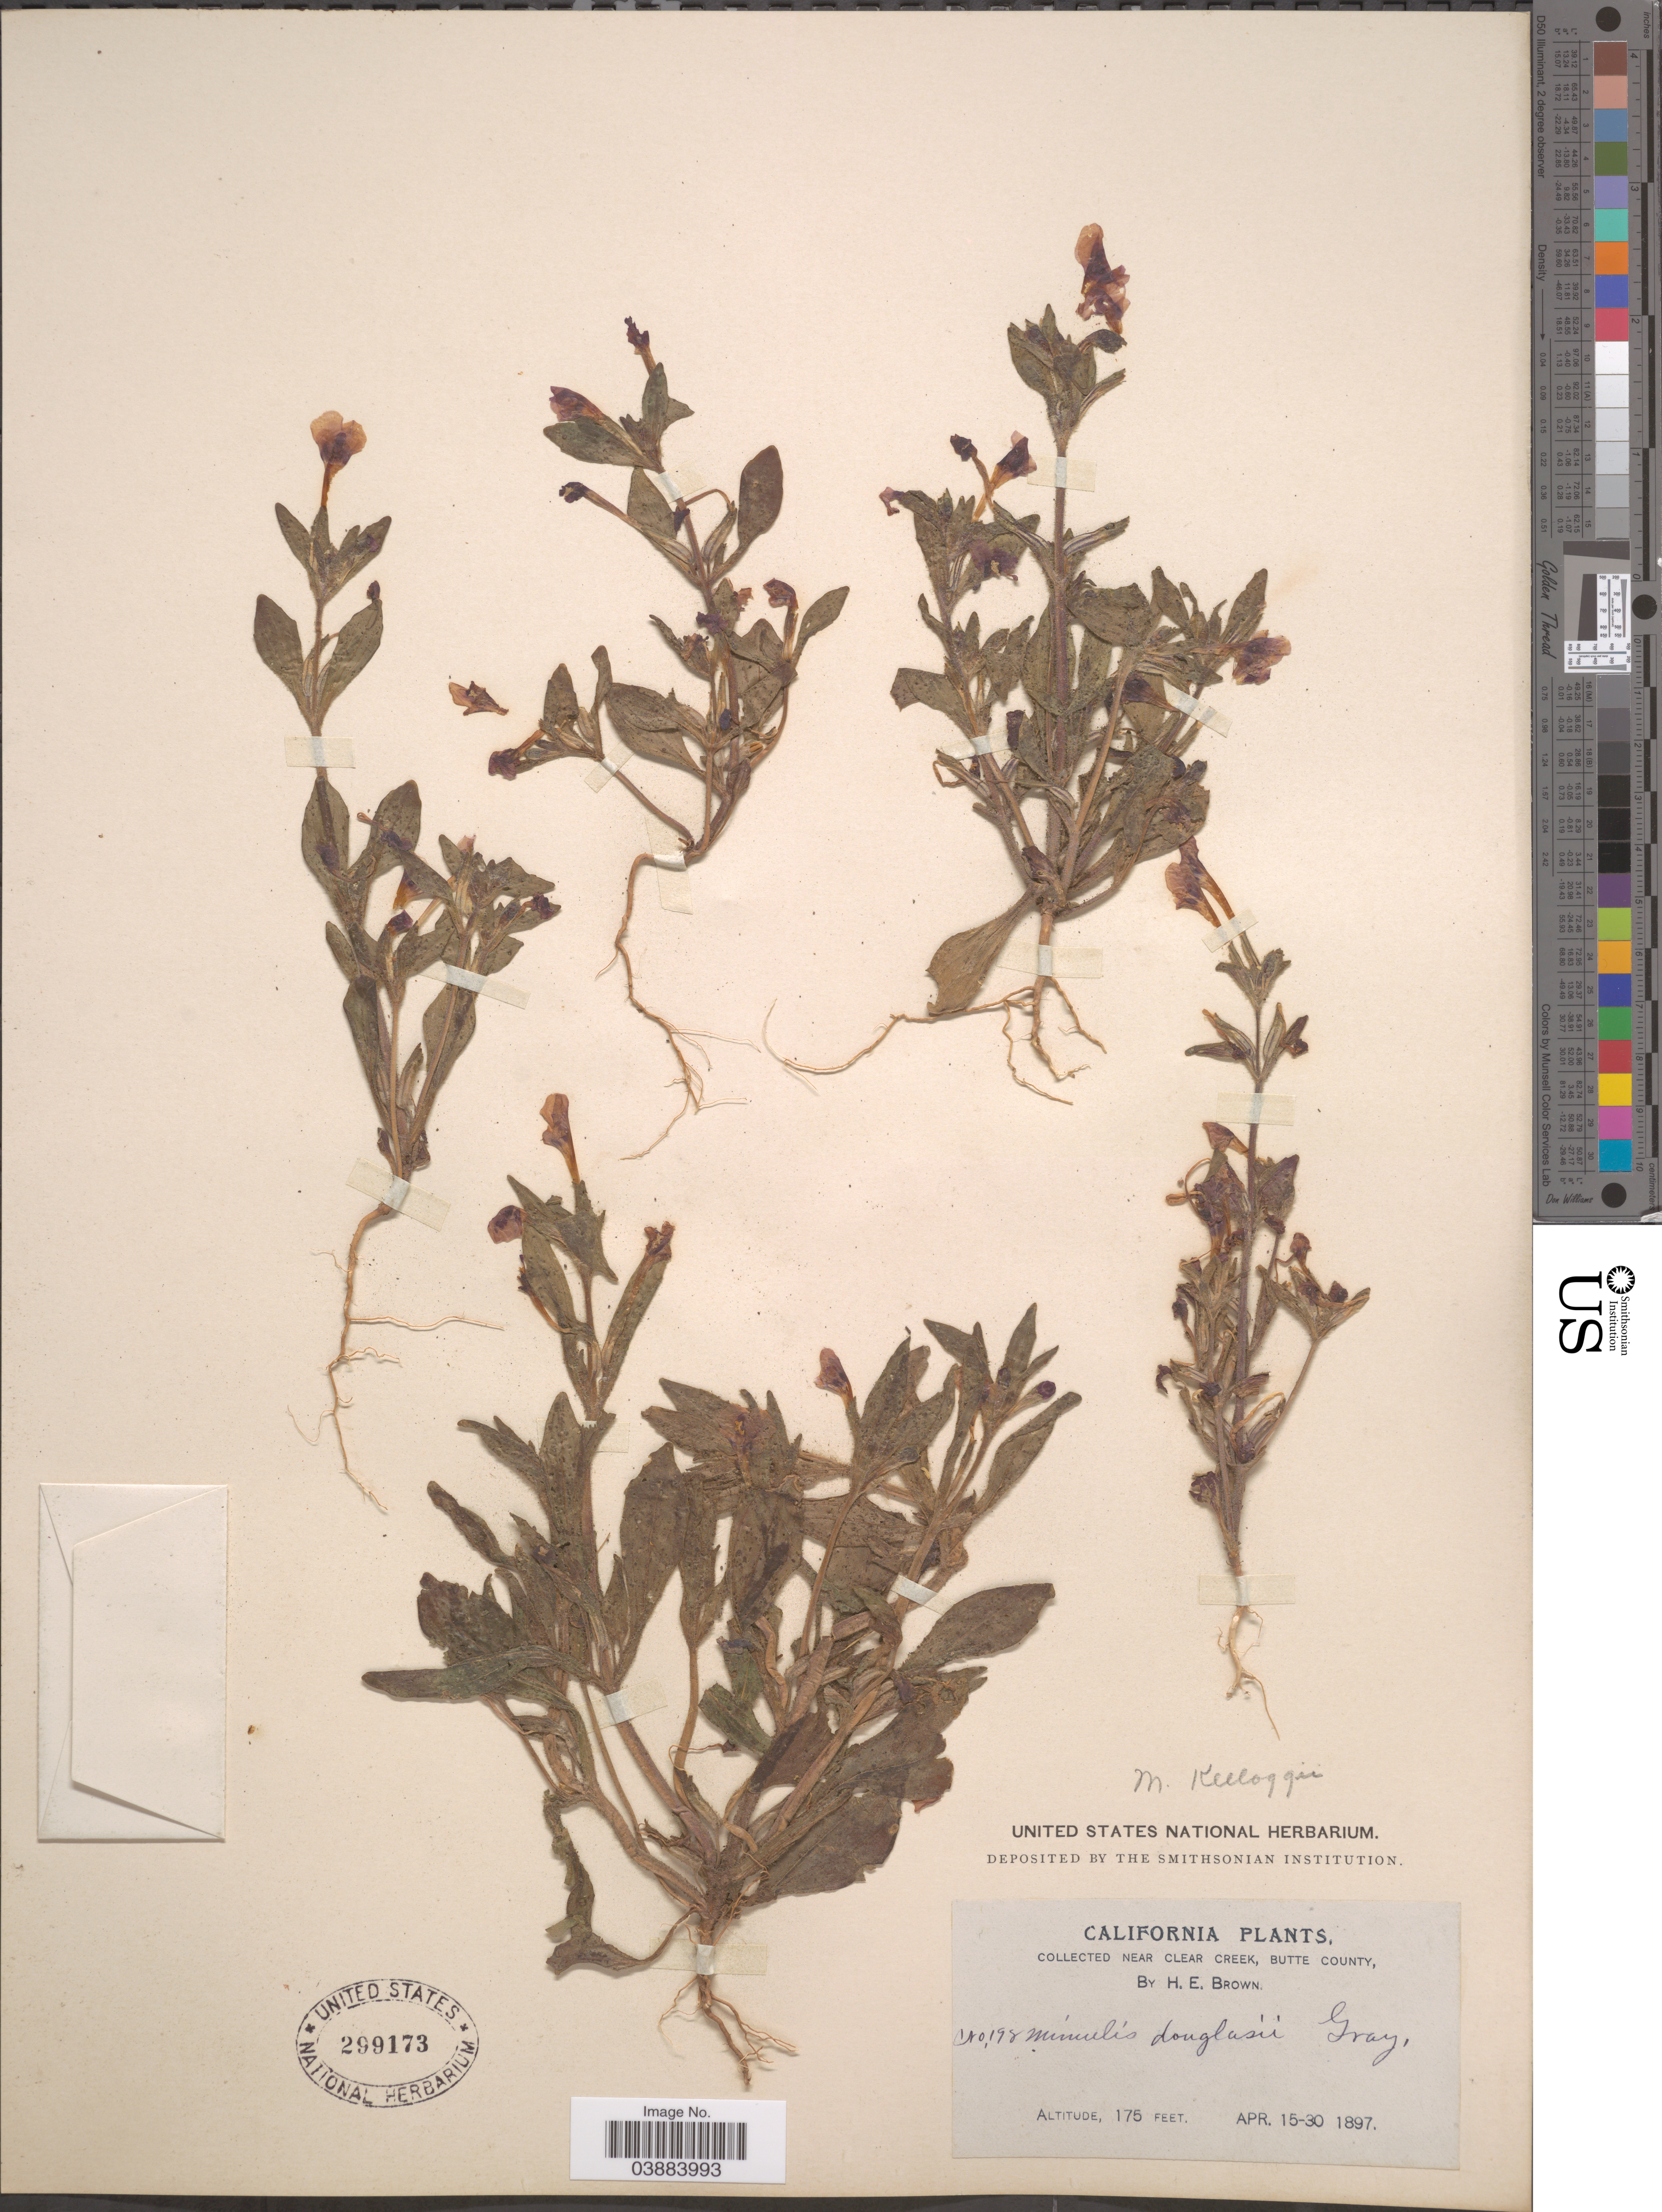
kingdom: Plantae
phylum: Tracheophyta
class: Magnoliopsida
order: Lamiales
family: Phrymaceae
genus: Eunanus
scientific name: Eunanus kelloggii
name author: Curran ex Greene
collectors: H. E. Brown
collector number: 198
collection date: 1897-04-15/1897-04-30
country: United States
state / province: California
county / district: Butte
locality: Near Clear Creek, Butte County.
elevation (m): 53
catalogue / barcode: US 299173